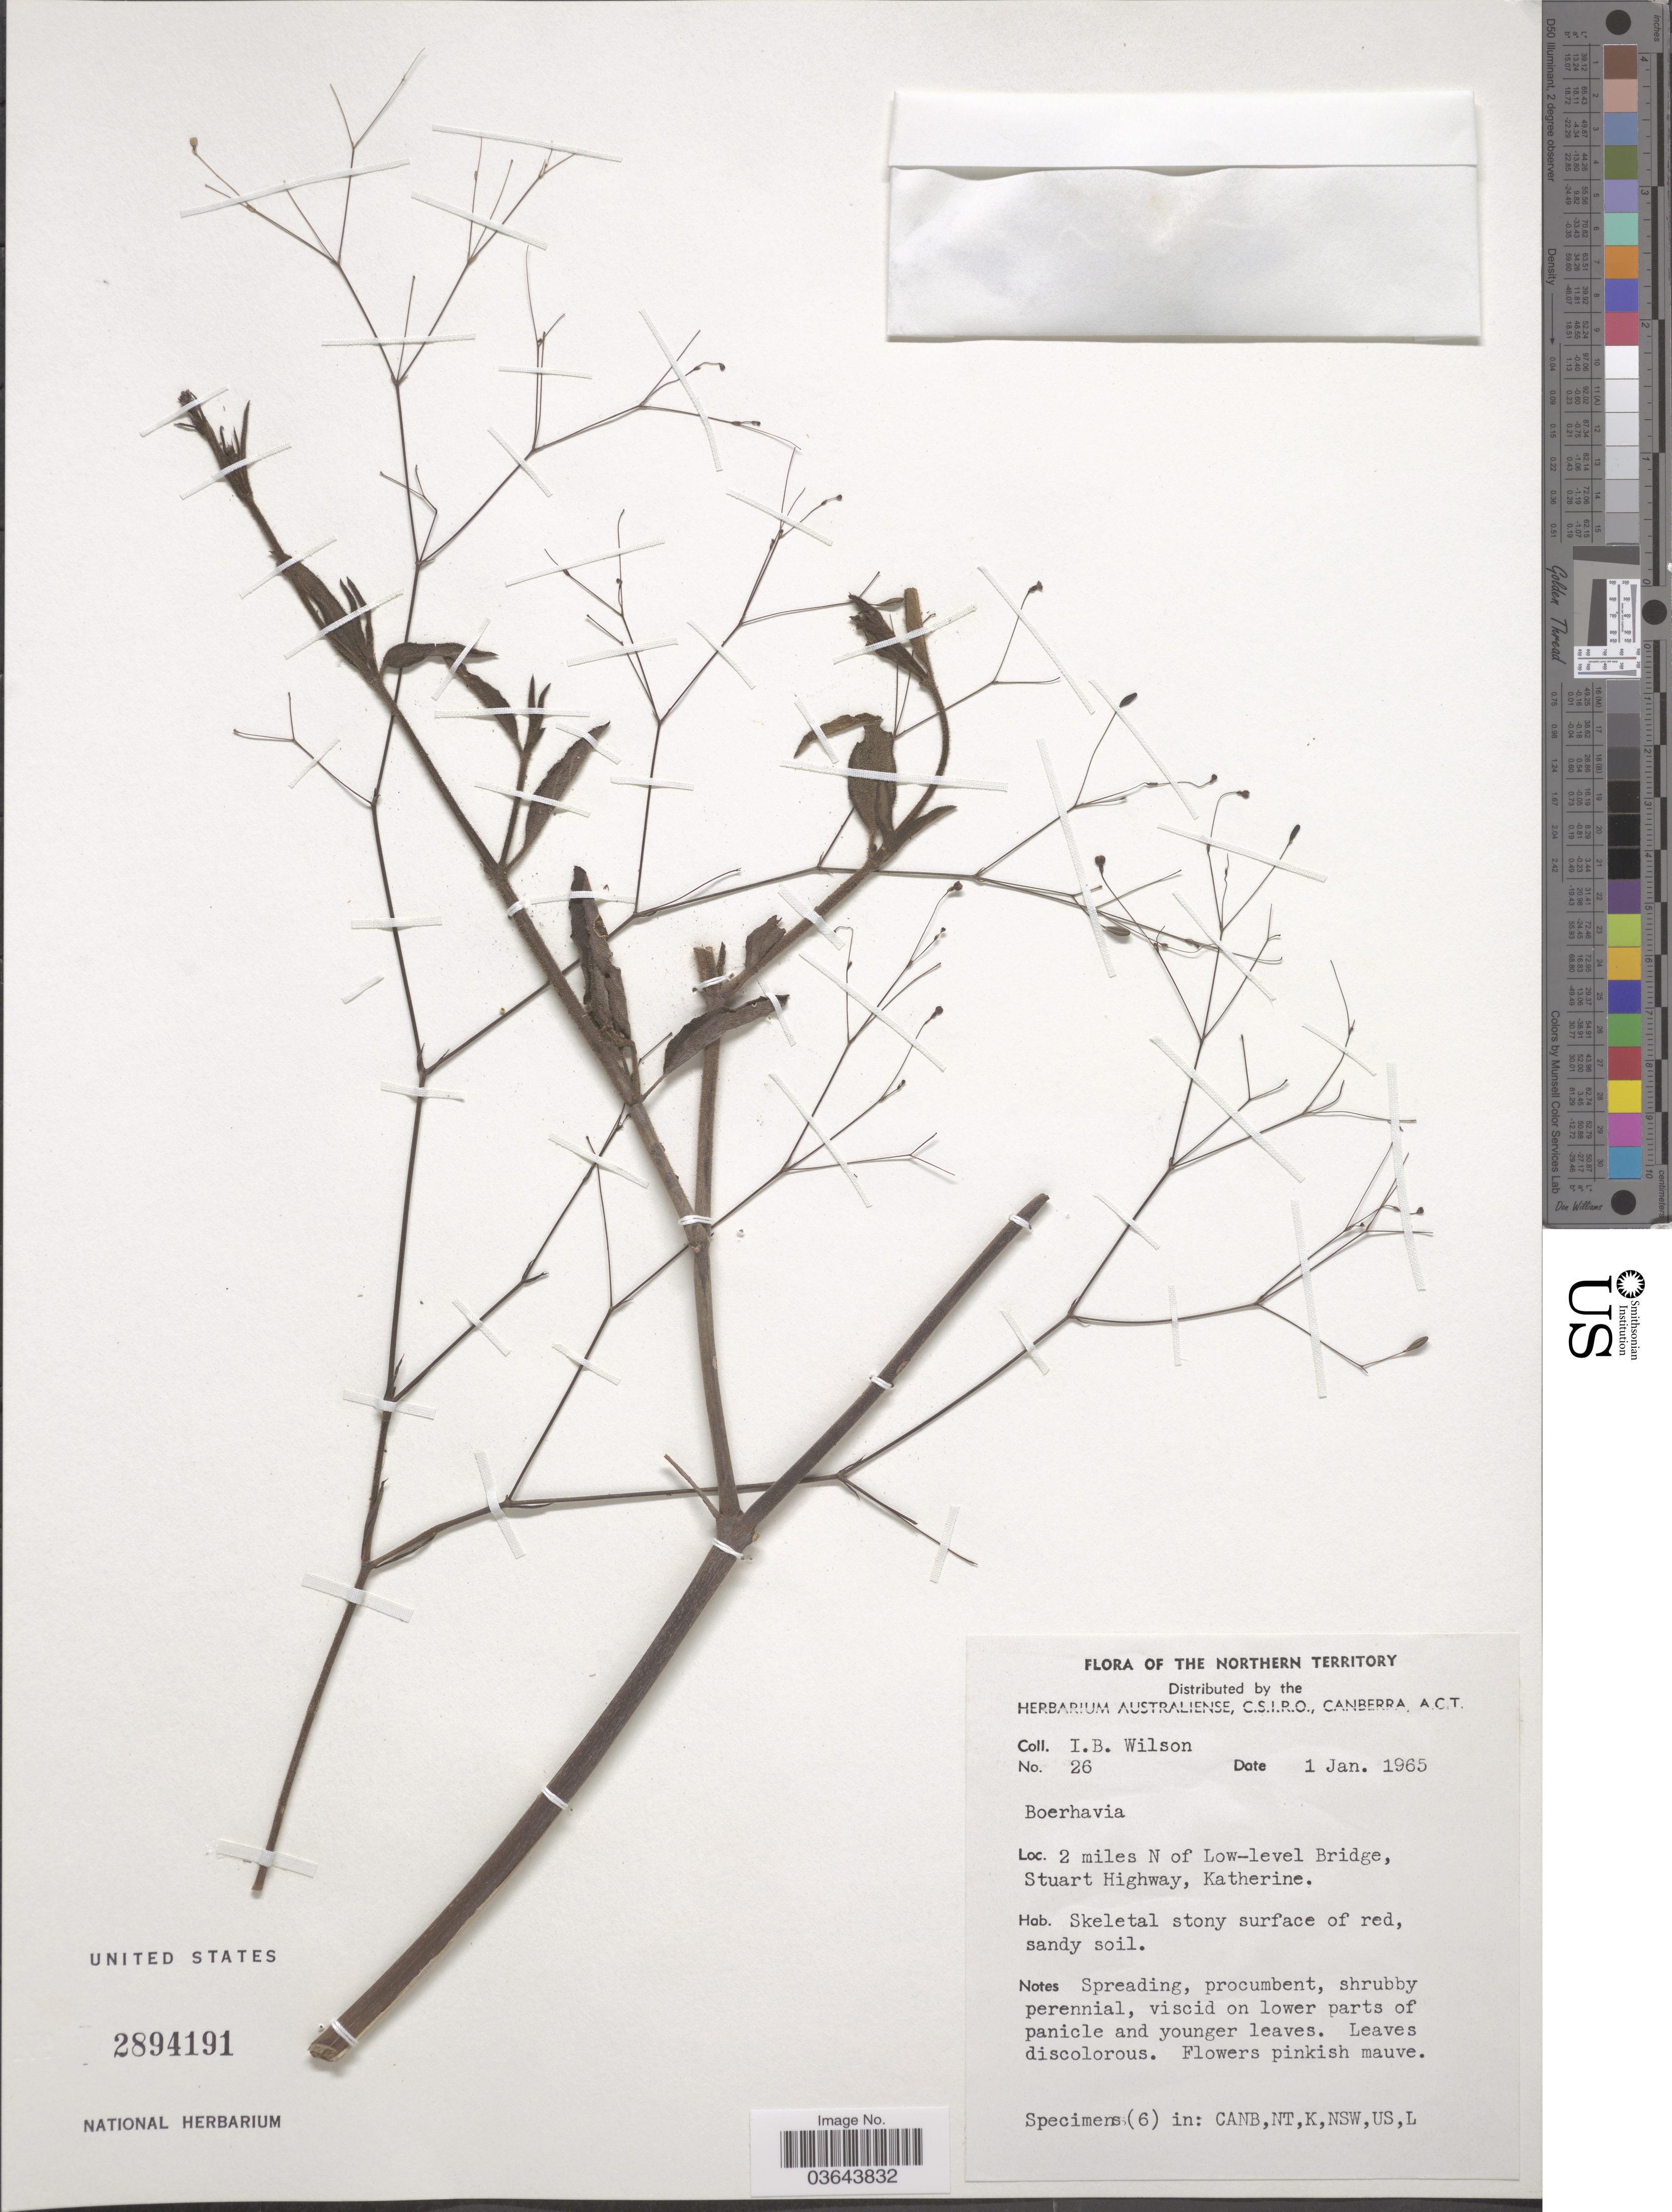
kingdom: Plantae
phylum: Tracheophyta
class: Magnoliopsida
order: Caryophyllales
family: Nyctaginaceae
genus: Boerhavia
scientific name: Boerhavia sp.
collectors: I. B. Wilson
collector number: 26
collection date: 1965-01-01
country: Australia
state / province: Northern Territory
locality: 2 miles N of Low-level Bridge, Stuart Highway, Katherine.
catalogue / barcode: US 2894191